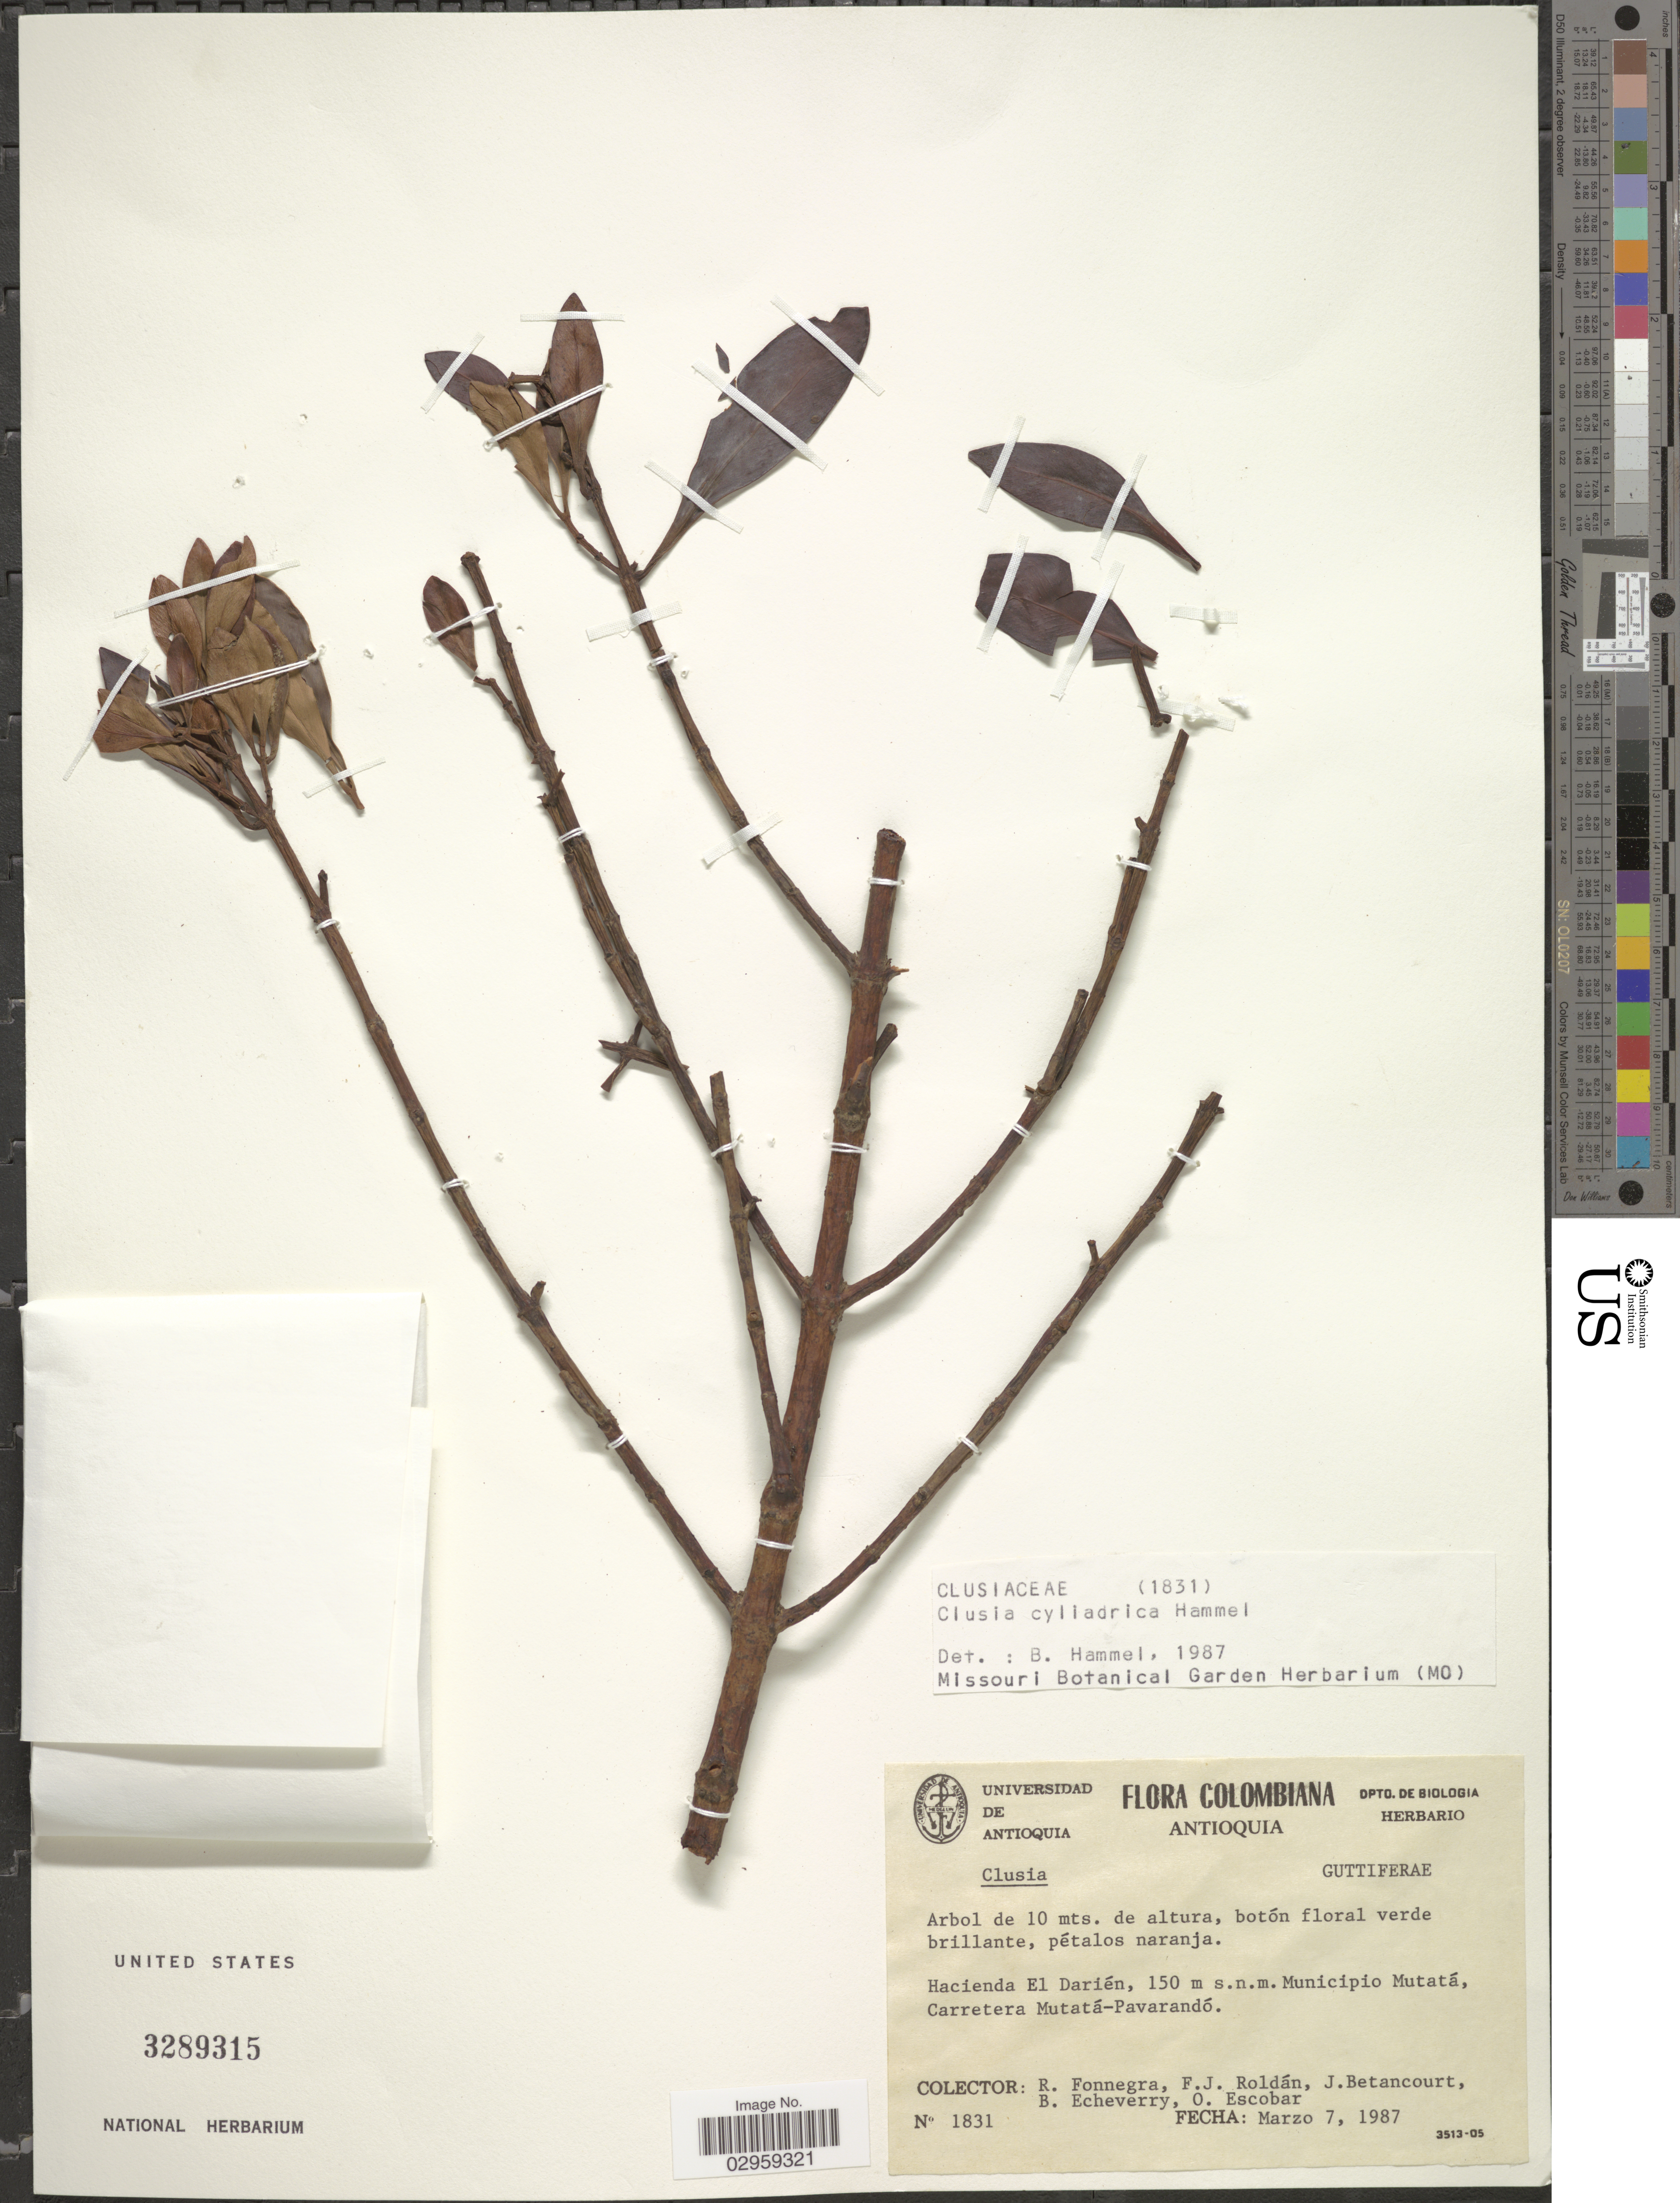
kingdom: Plantae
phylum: Tracheophyta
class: Magnoliopsida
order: Malpighiales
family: Clusiaceae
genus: Clusia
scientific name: Clusia cylindrica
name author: Hammel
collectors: R. Fonnegra, F. J. Roldán, J. Betancourt, B. Echeverry & O. Escobar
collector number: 1831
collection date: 1987-03-07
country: Colombia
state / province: Antioquia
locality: Hacienda El Darién, Municipio Mutatá, Carretera Mutatá-Pavarandó.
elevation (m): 150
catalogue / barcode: US 3289315